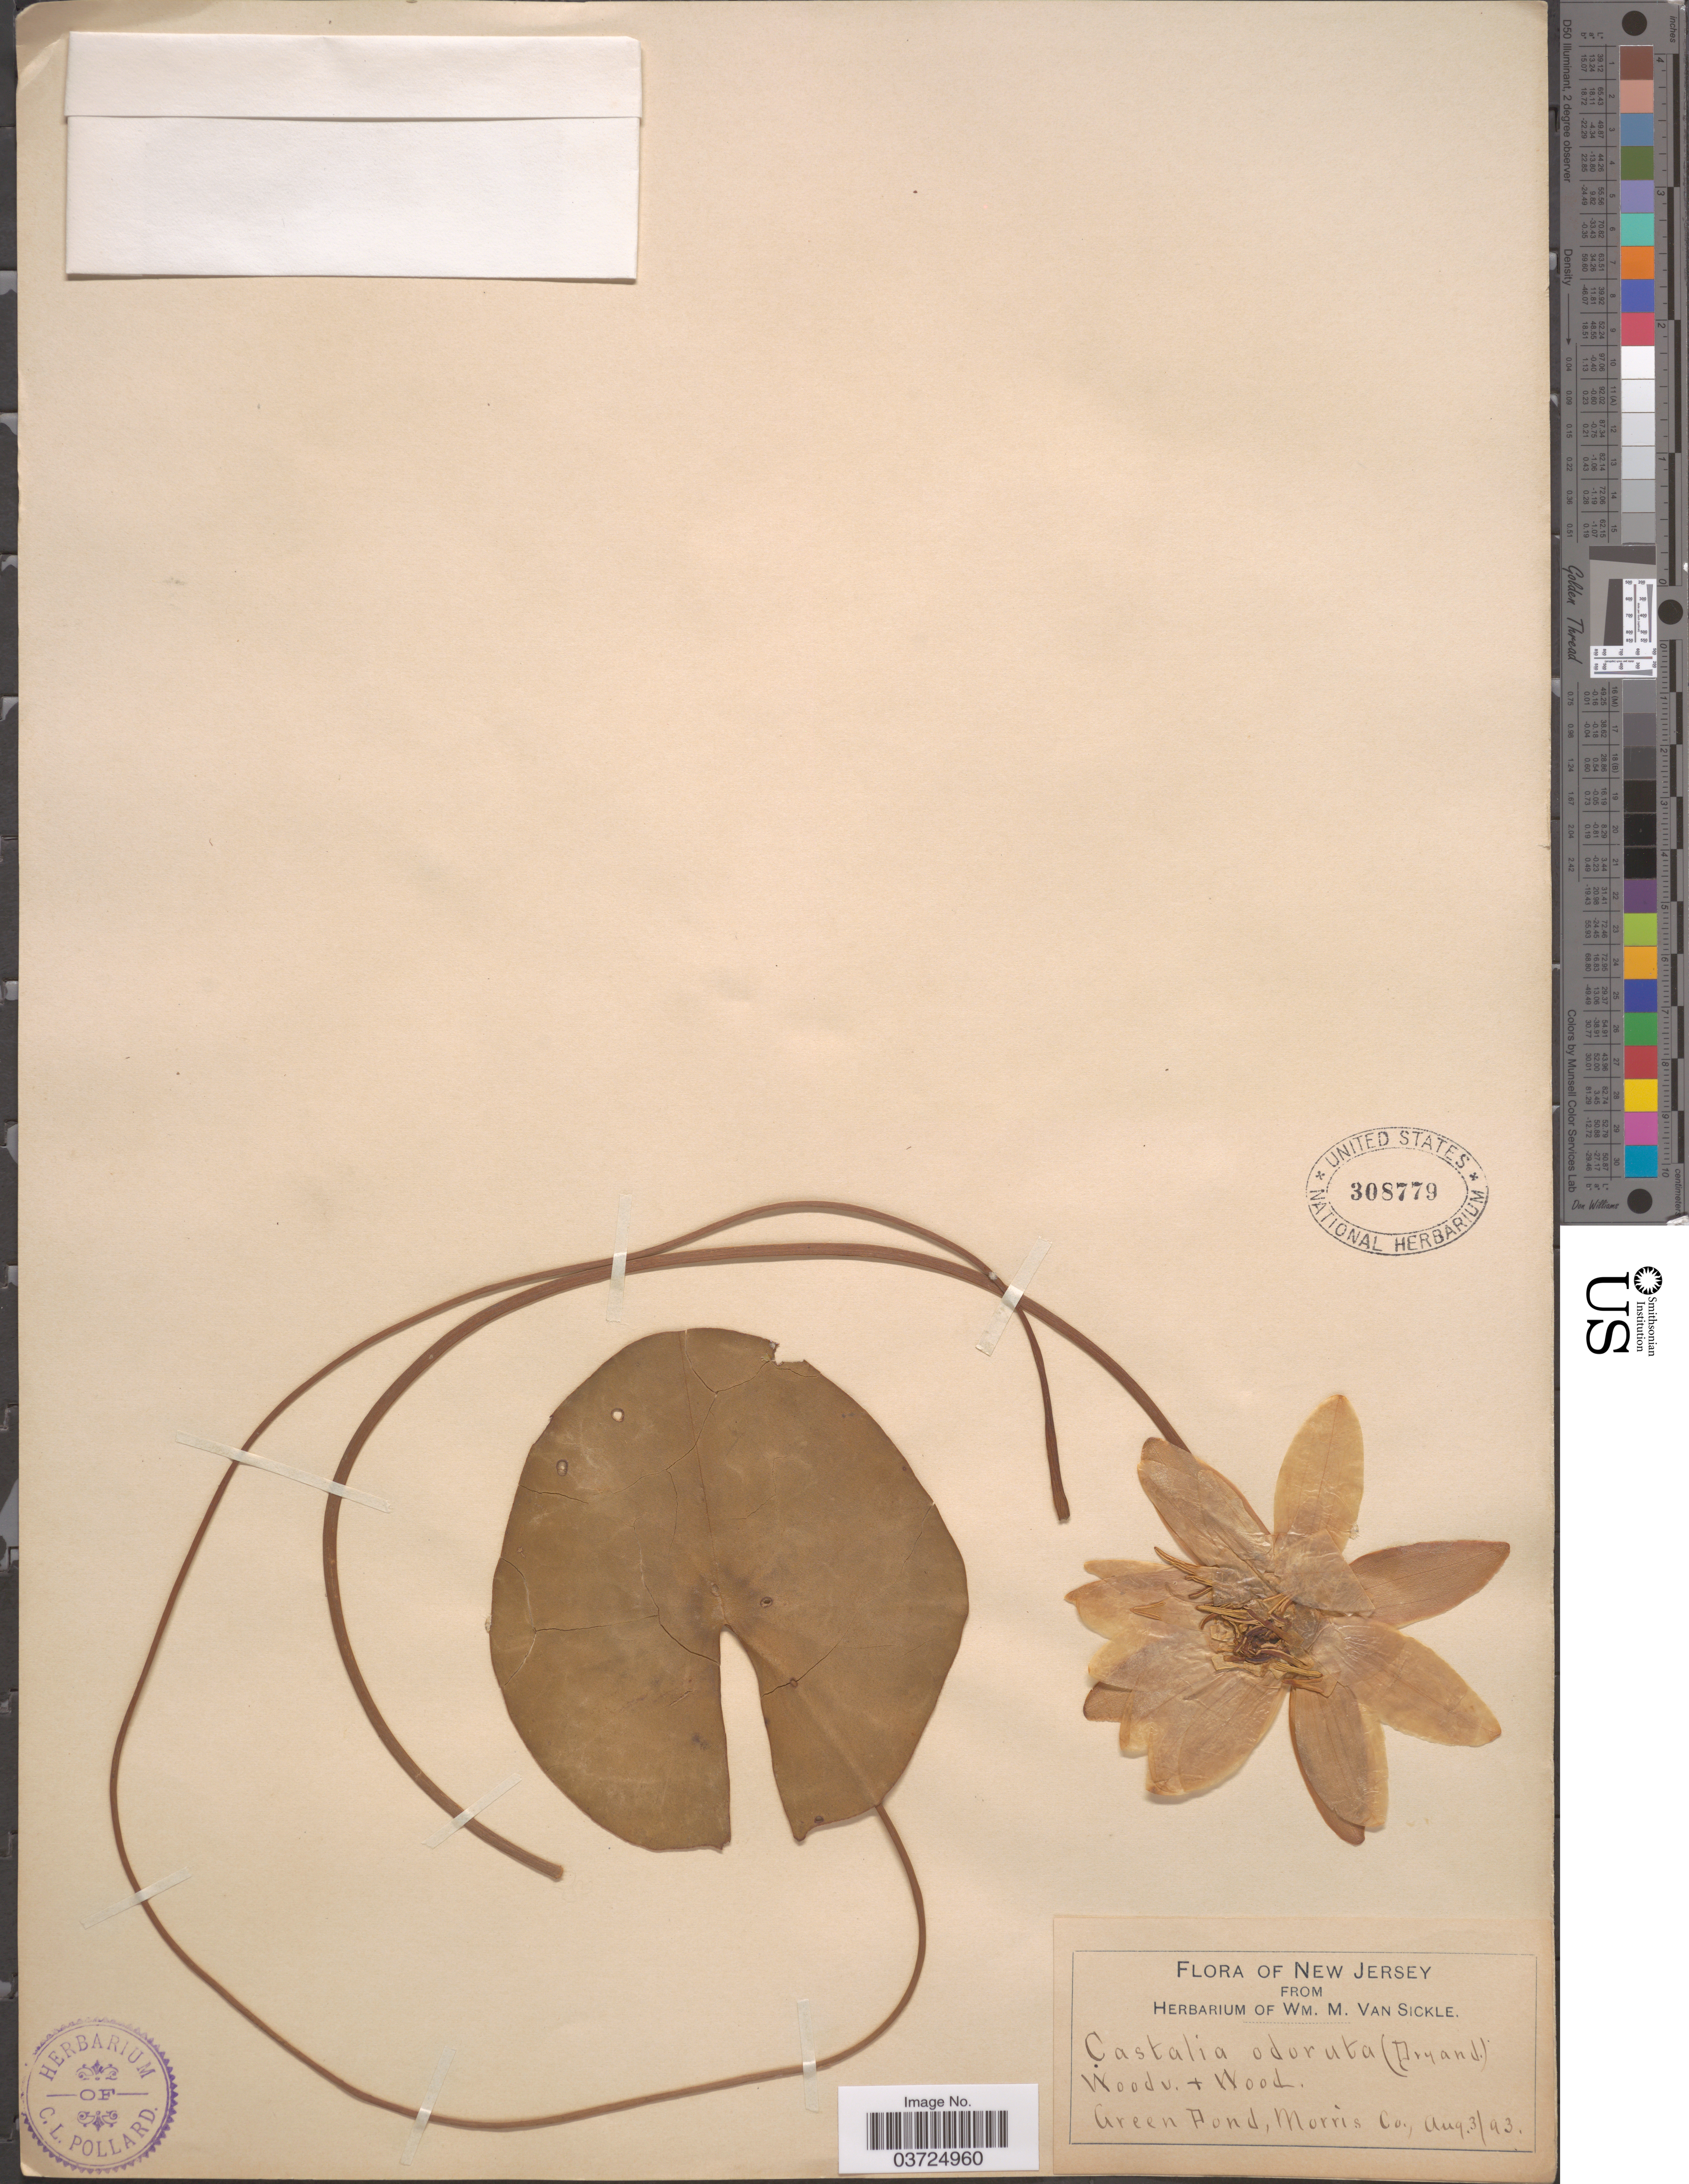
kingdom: Plantae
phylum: Tracheophyta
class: Magnoliopsida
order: Nymphaeales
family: Nymphaeaceae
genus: Nymphaea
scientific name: Nymphaea odorata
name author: Aiton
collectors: ex herb. Wm. M. Van Sickle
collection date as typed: Transcribed d/m/y: 3/8/93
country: United States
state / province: New Jersey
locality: Green Pond, Morris Co.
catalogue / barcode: US 308779